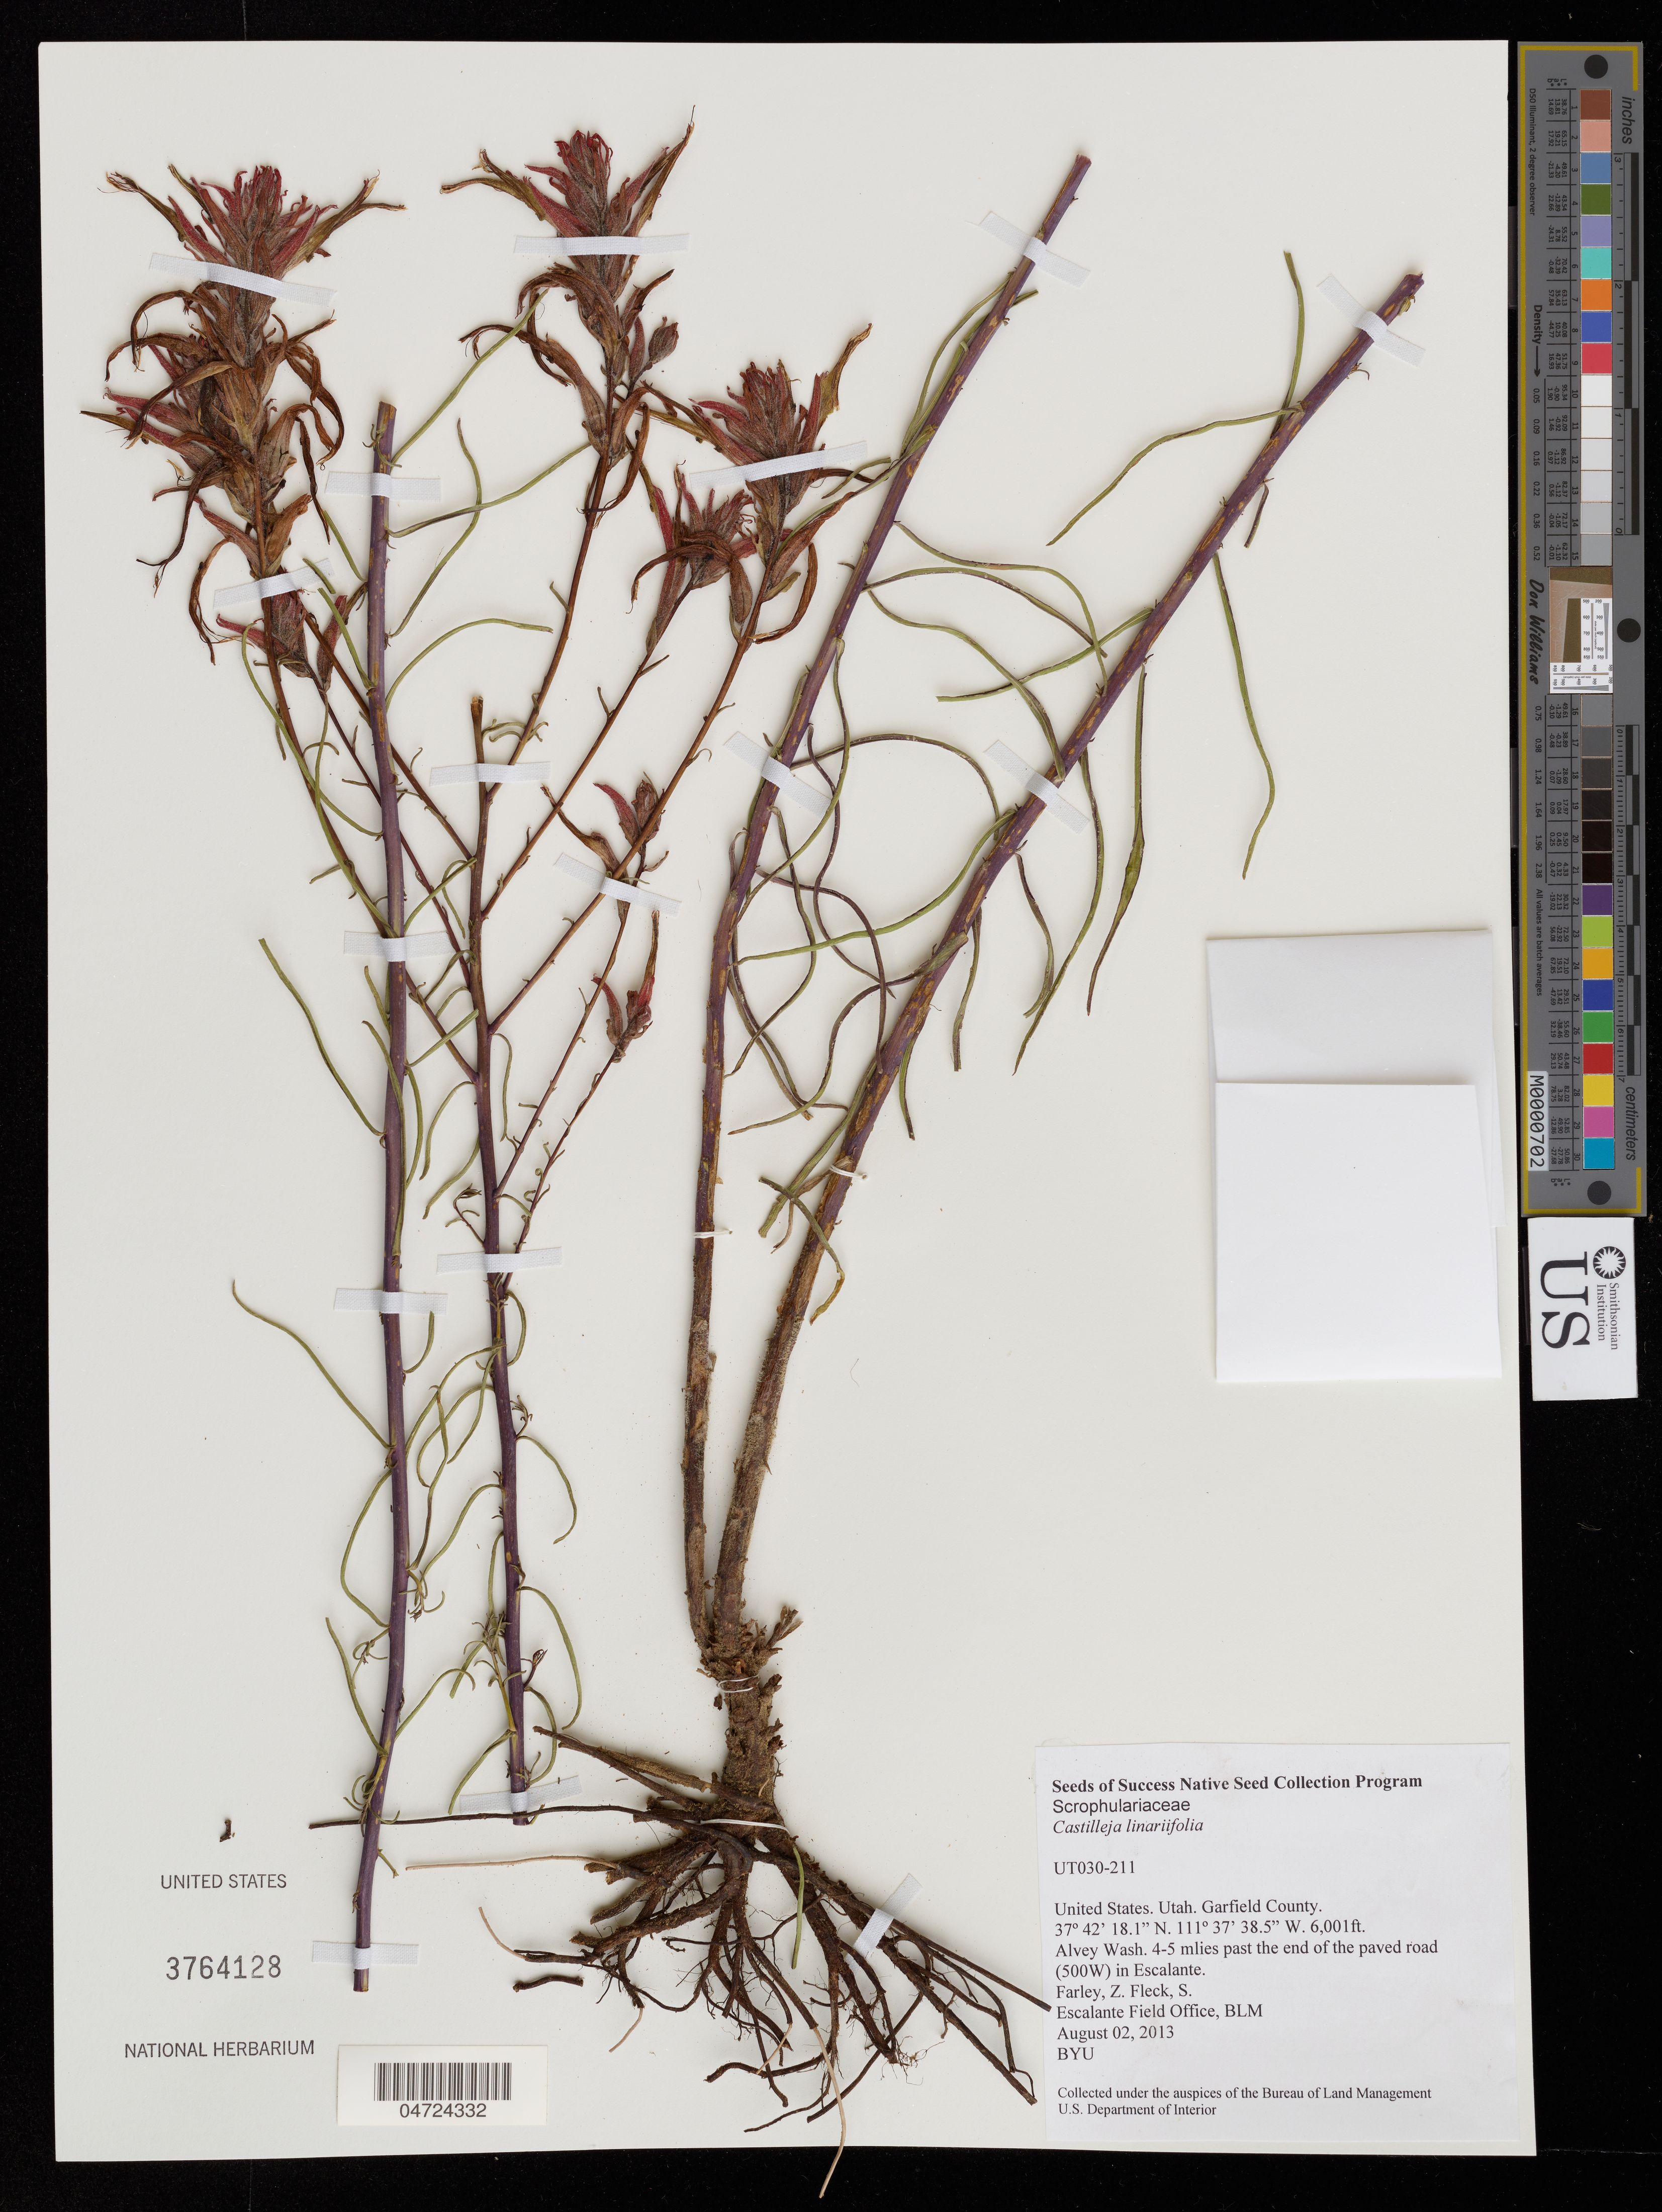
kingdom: Plantae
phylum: Tracheophyta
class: Magnoliopsida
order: Lamiales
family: Orobanchaceae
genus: Castilleja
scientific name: Castilleja linariifolia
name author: Benth.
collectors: Z. Farley & S. Fleck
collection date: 2013-08-02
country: United States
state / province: Utah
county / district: Garfield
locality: Garfield County. Alvey Wash. 4-5 miles past the end of the paved road (500W) in Escalante.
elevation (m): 1829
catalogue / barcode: US 3764128